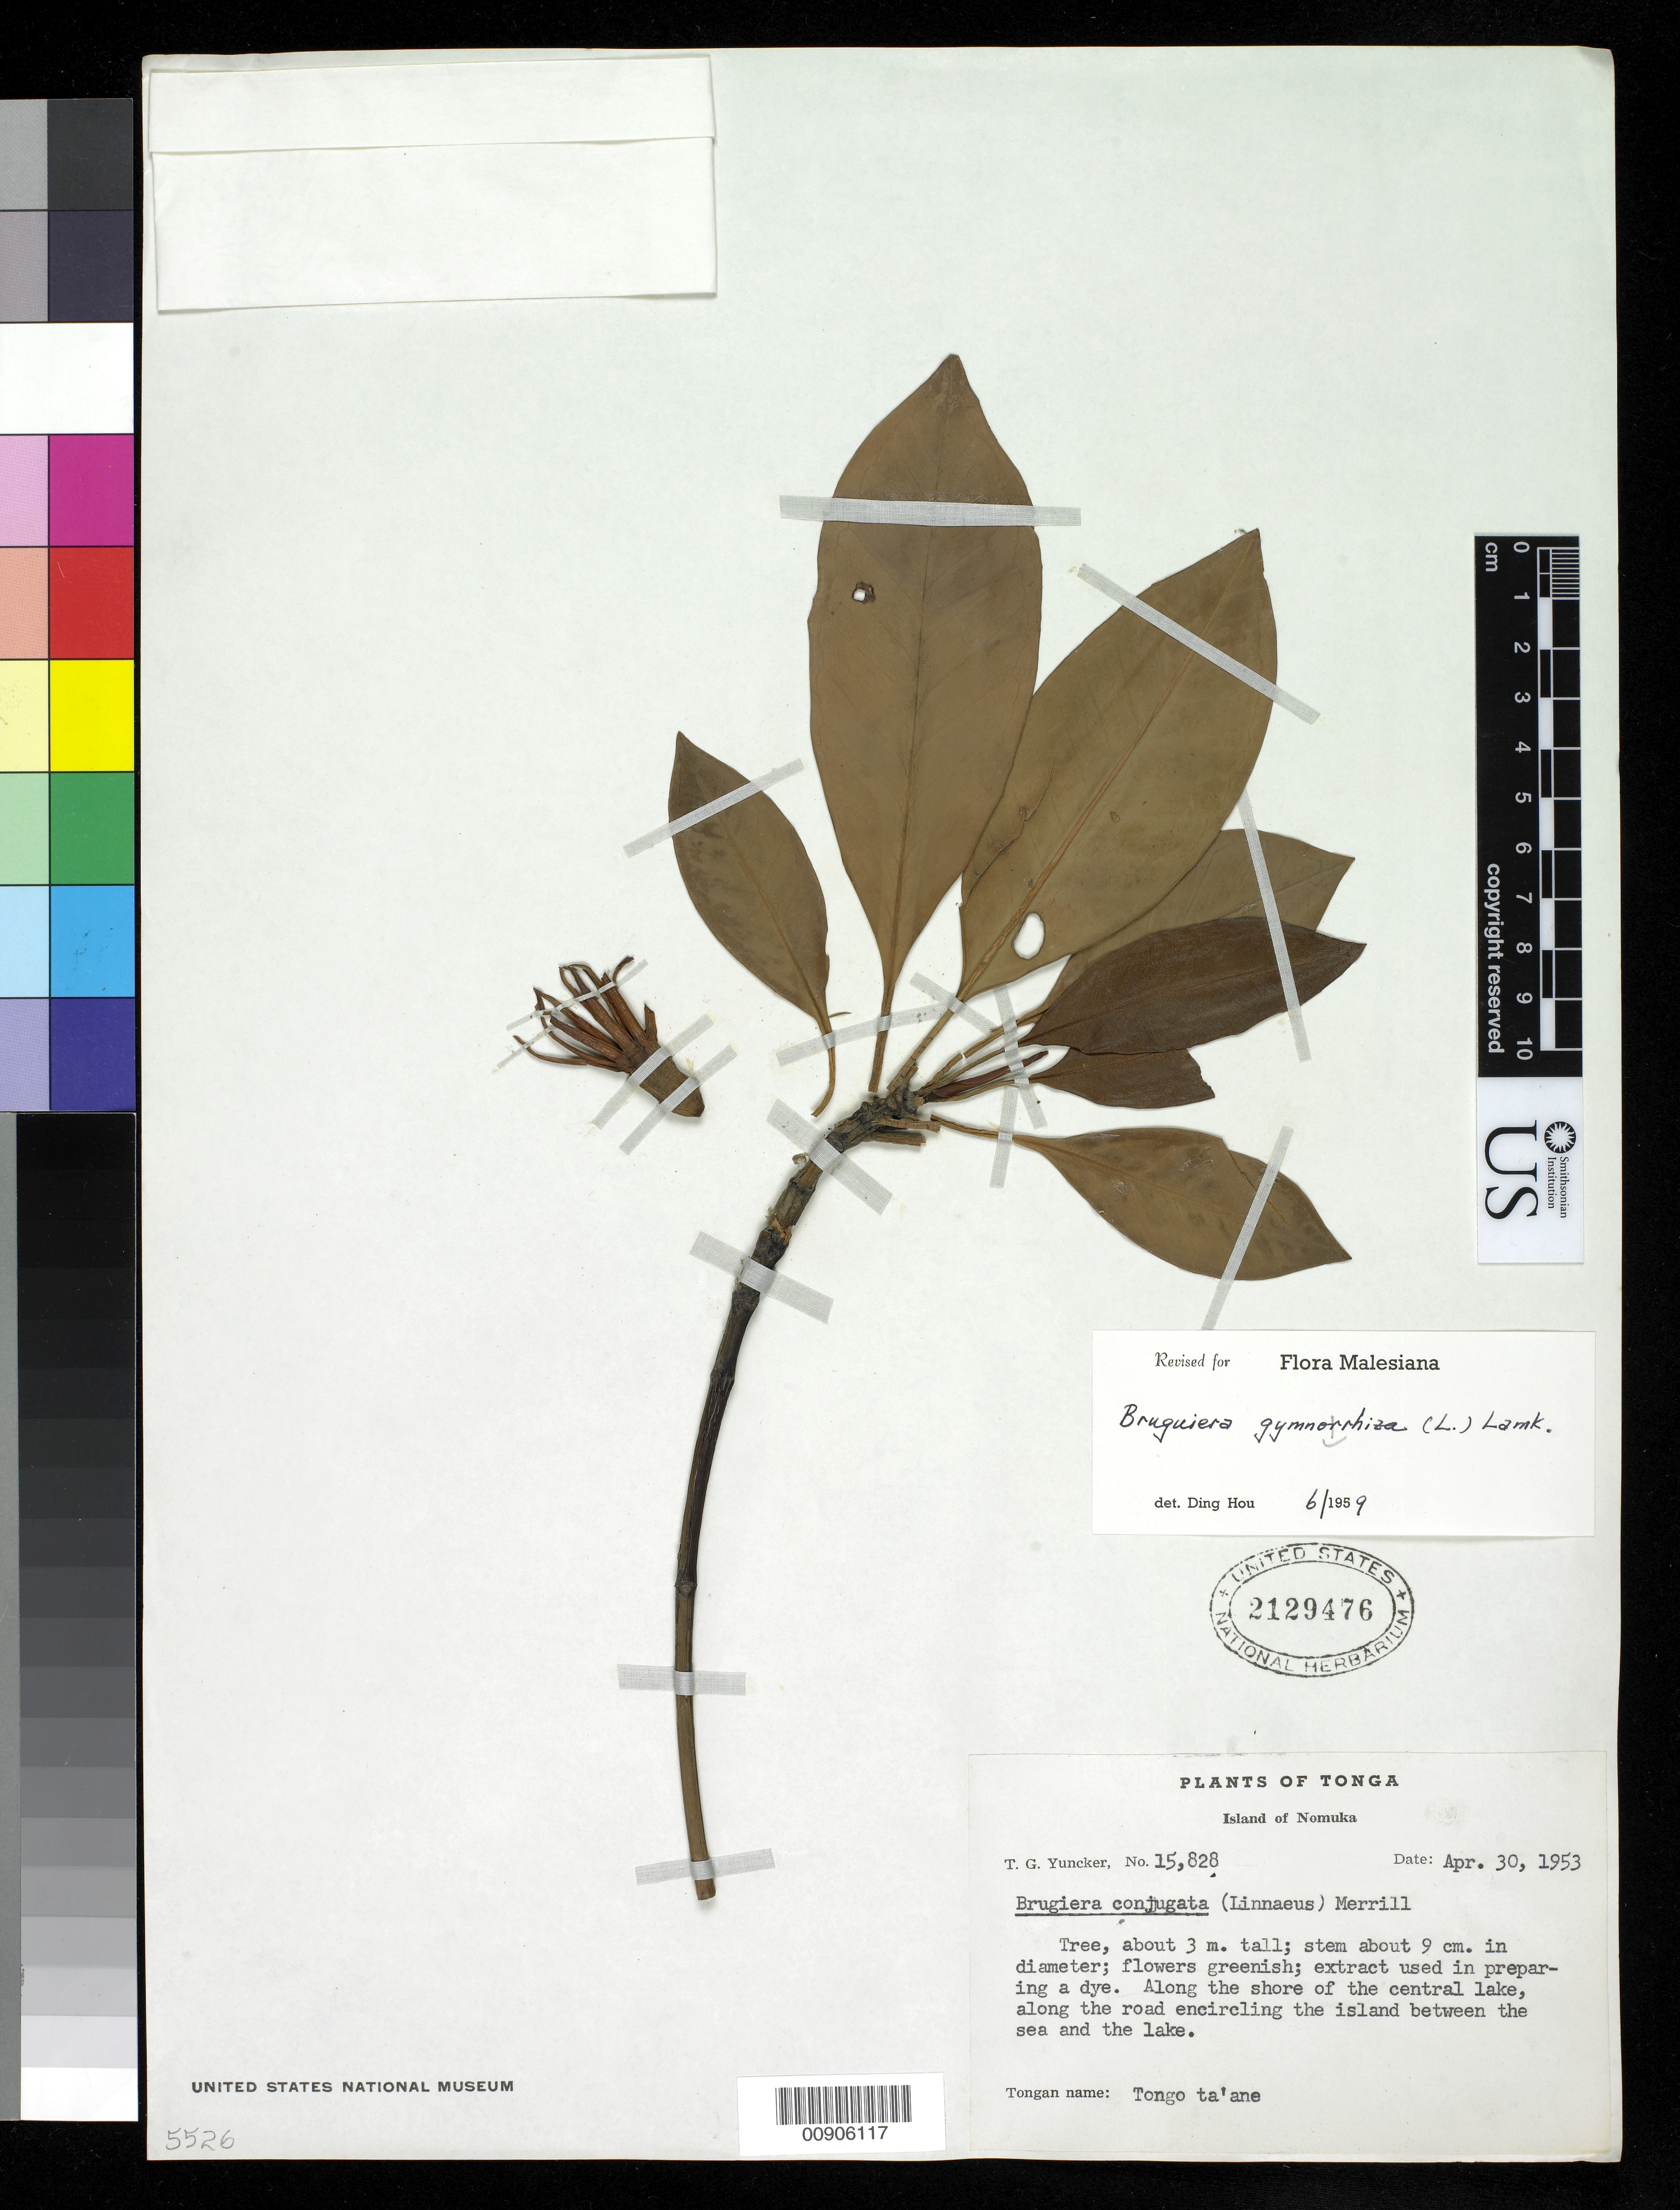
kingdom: Plantae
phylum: Tracheophyta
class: Magnoliopsida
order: Malpighiales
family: Rhizophoraceae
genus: Bruguiera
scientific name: Bruguiera gymnorhiza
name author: (L.) Savigny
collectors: T. G. Yuncker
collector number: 15828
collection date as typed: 30 Apr 1953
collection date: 1953-04-30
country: Tonga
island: Nomuka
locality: Along the shore of the central lake, along the road encircling the island between the sea and the lake.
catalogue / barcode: US 2129476